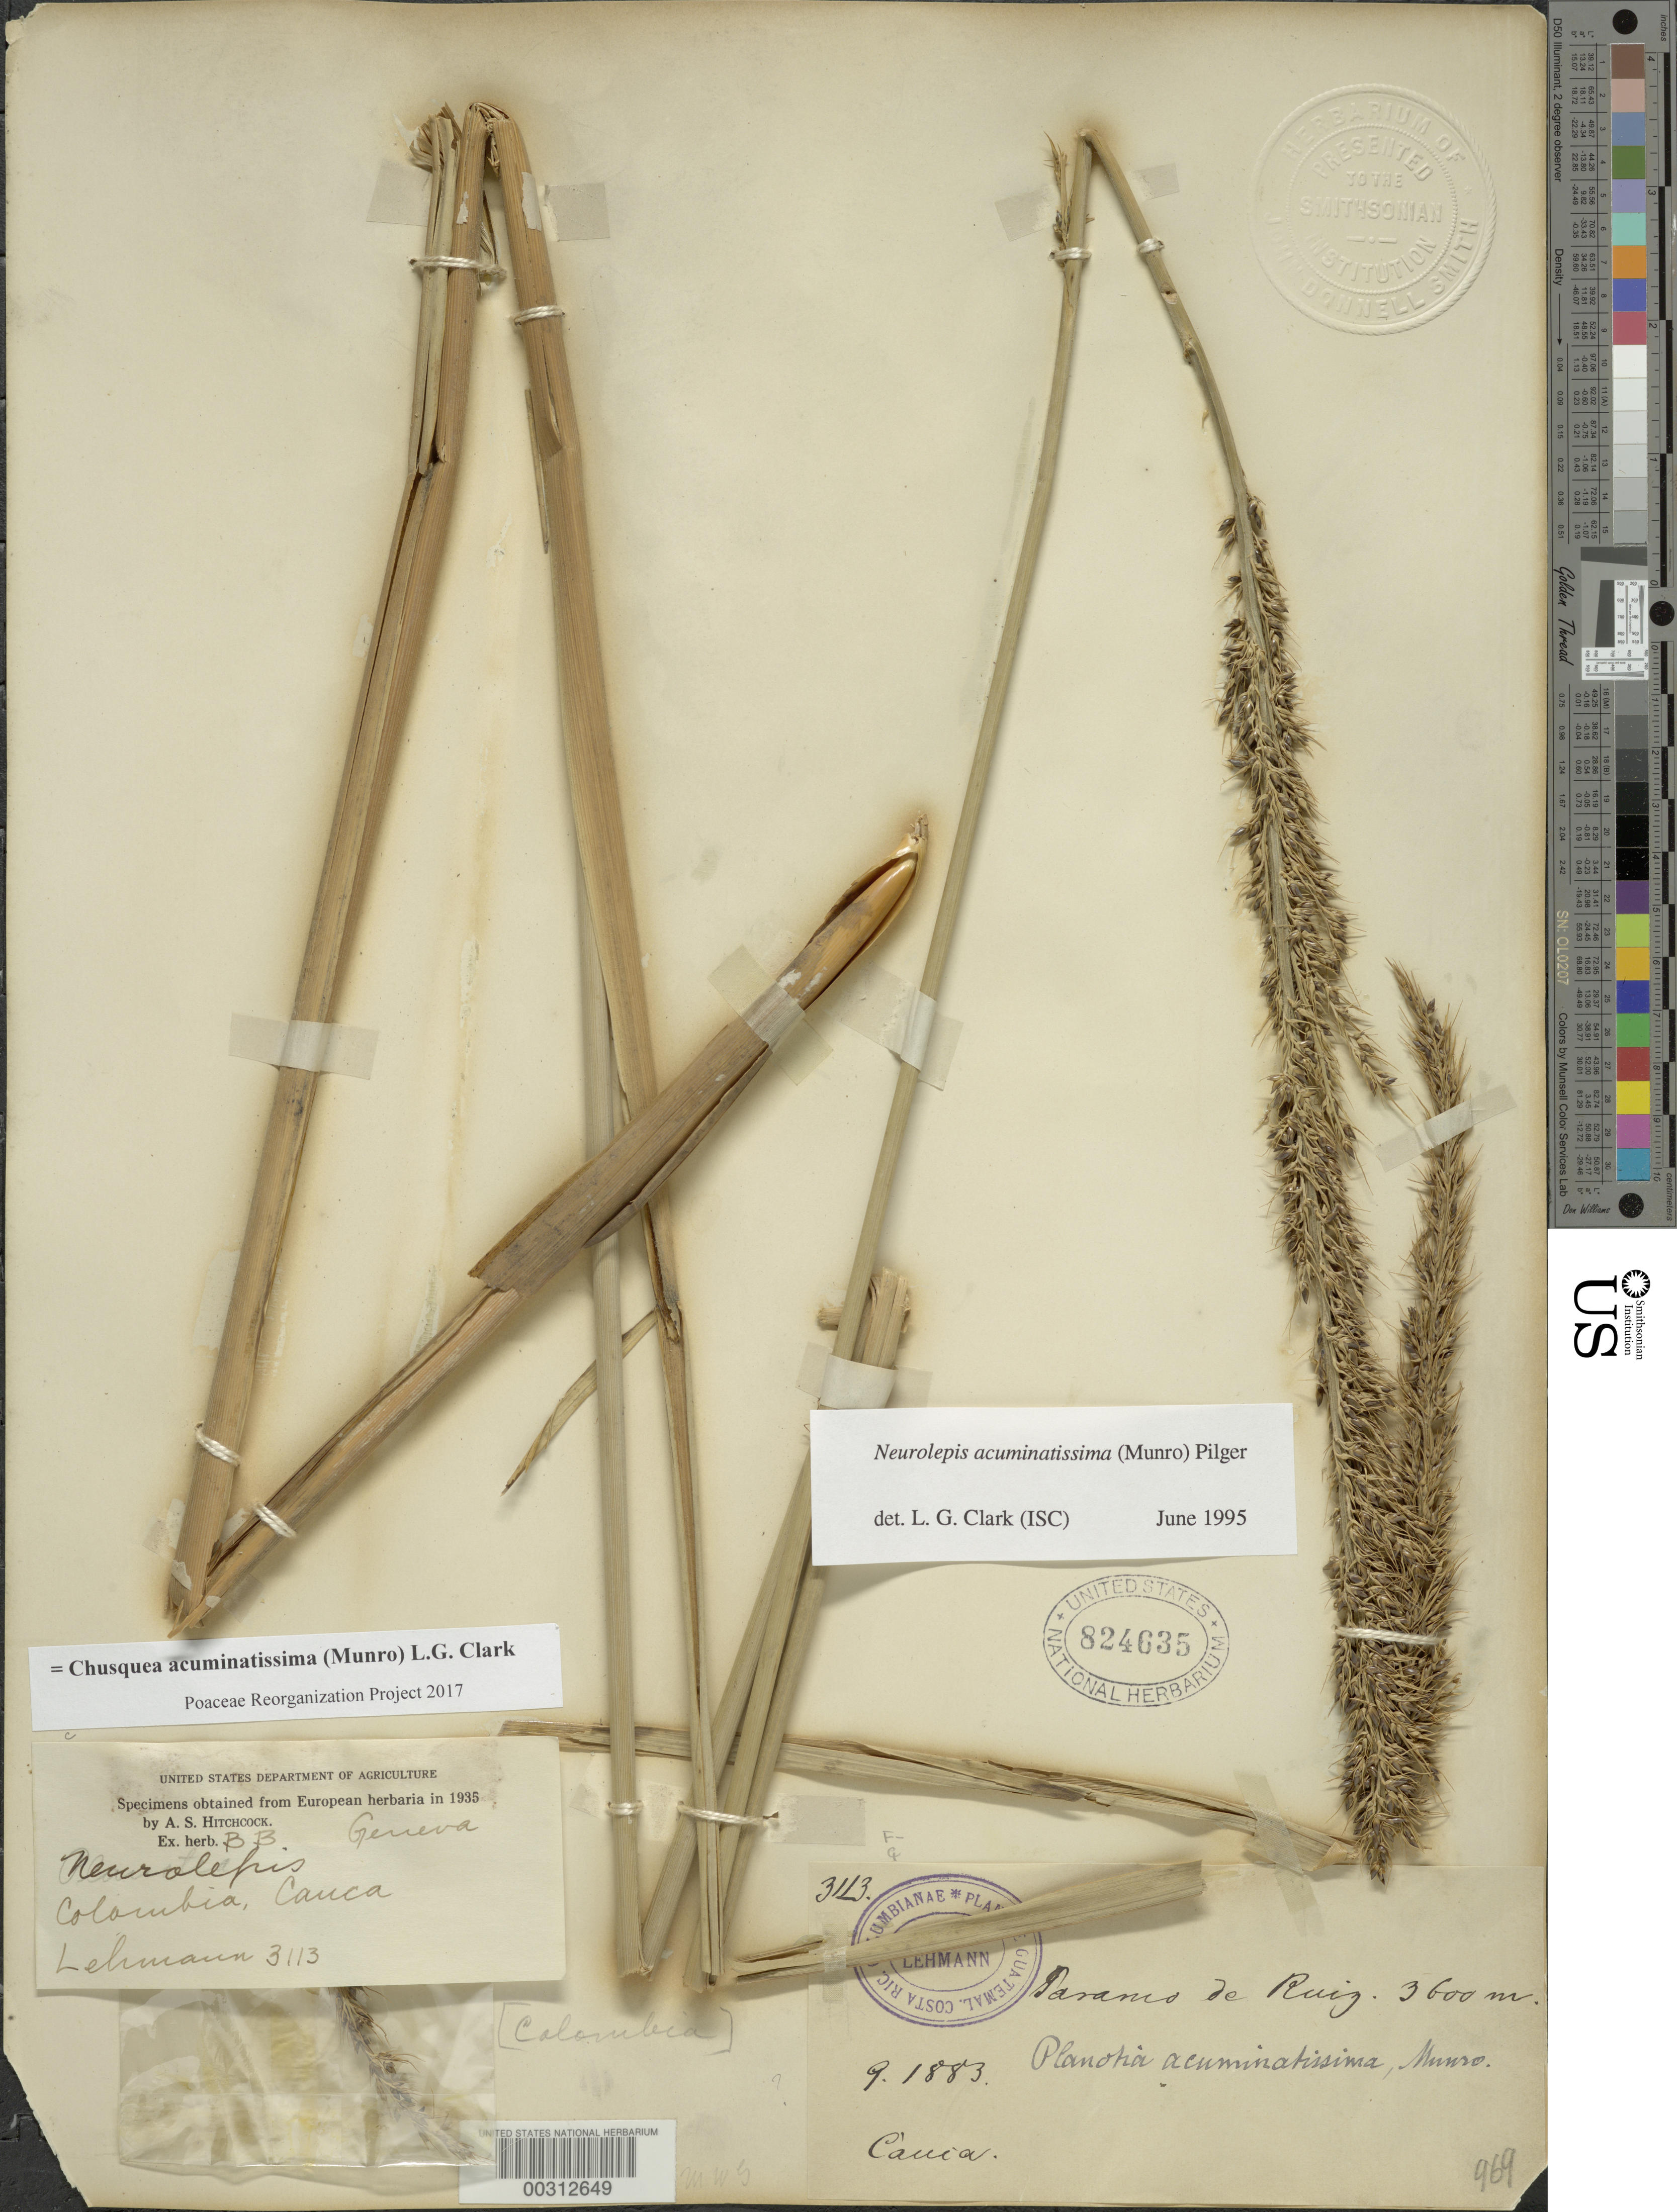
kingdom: Plantae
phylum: Tracheophyta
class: Liliopsida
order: Poales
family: Poaceae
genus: Neurolepis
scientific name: Neurolepis aristata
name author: (Munro) Pilg.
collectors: F. C. Lehmann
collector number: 3113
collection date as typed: Sep 1883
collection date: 1883-09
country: Colombia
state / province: Cauca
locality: Paramo de Ruiz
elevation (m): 3600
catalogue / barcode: US 824635